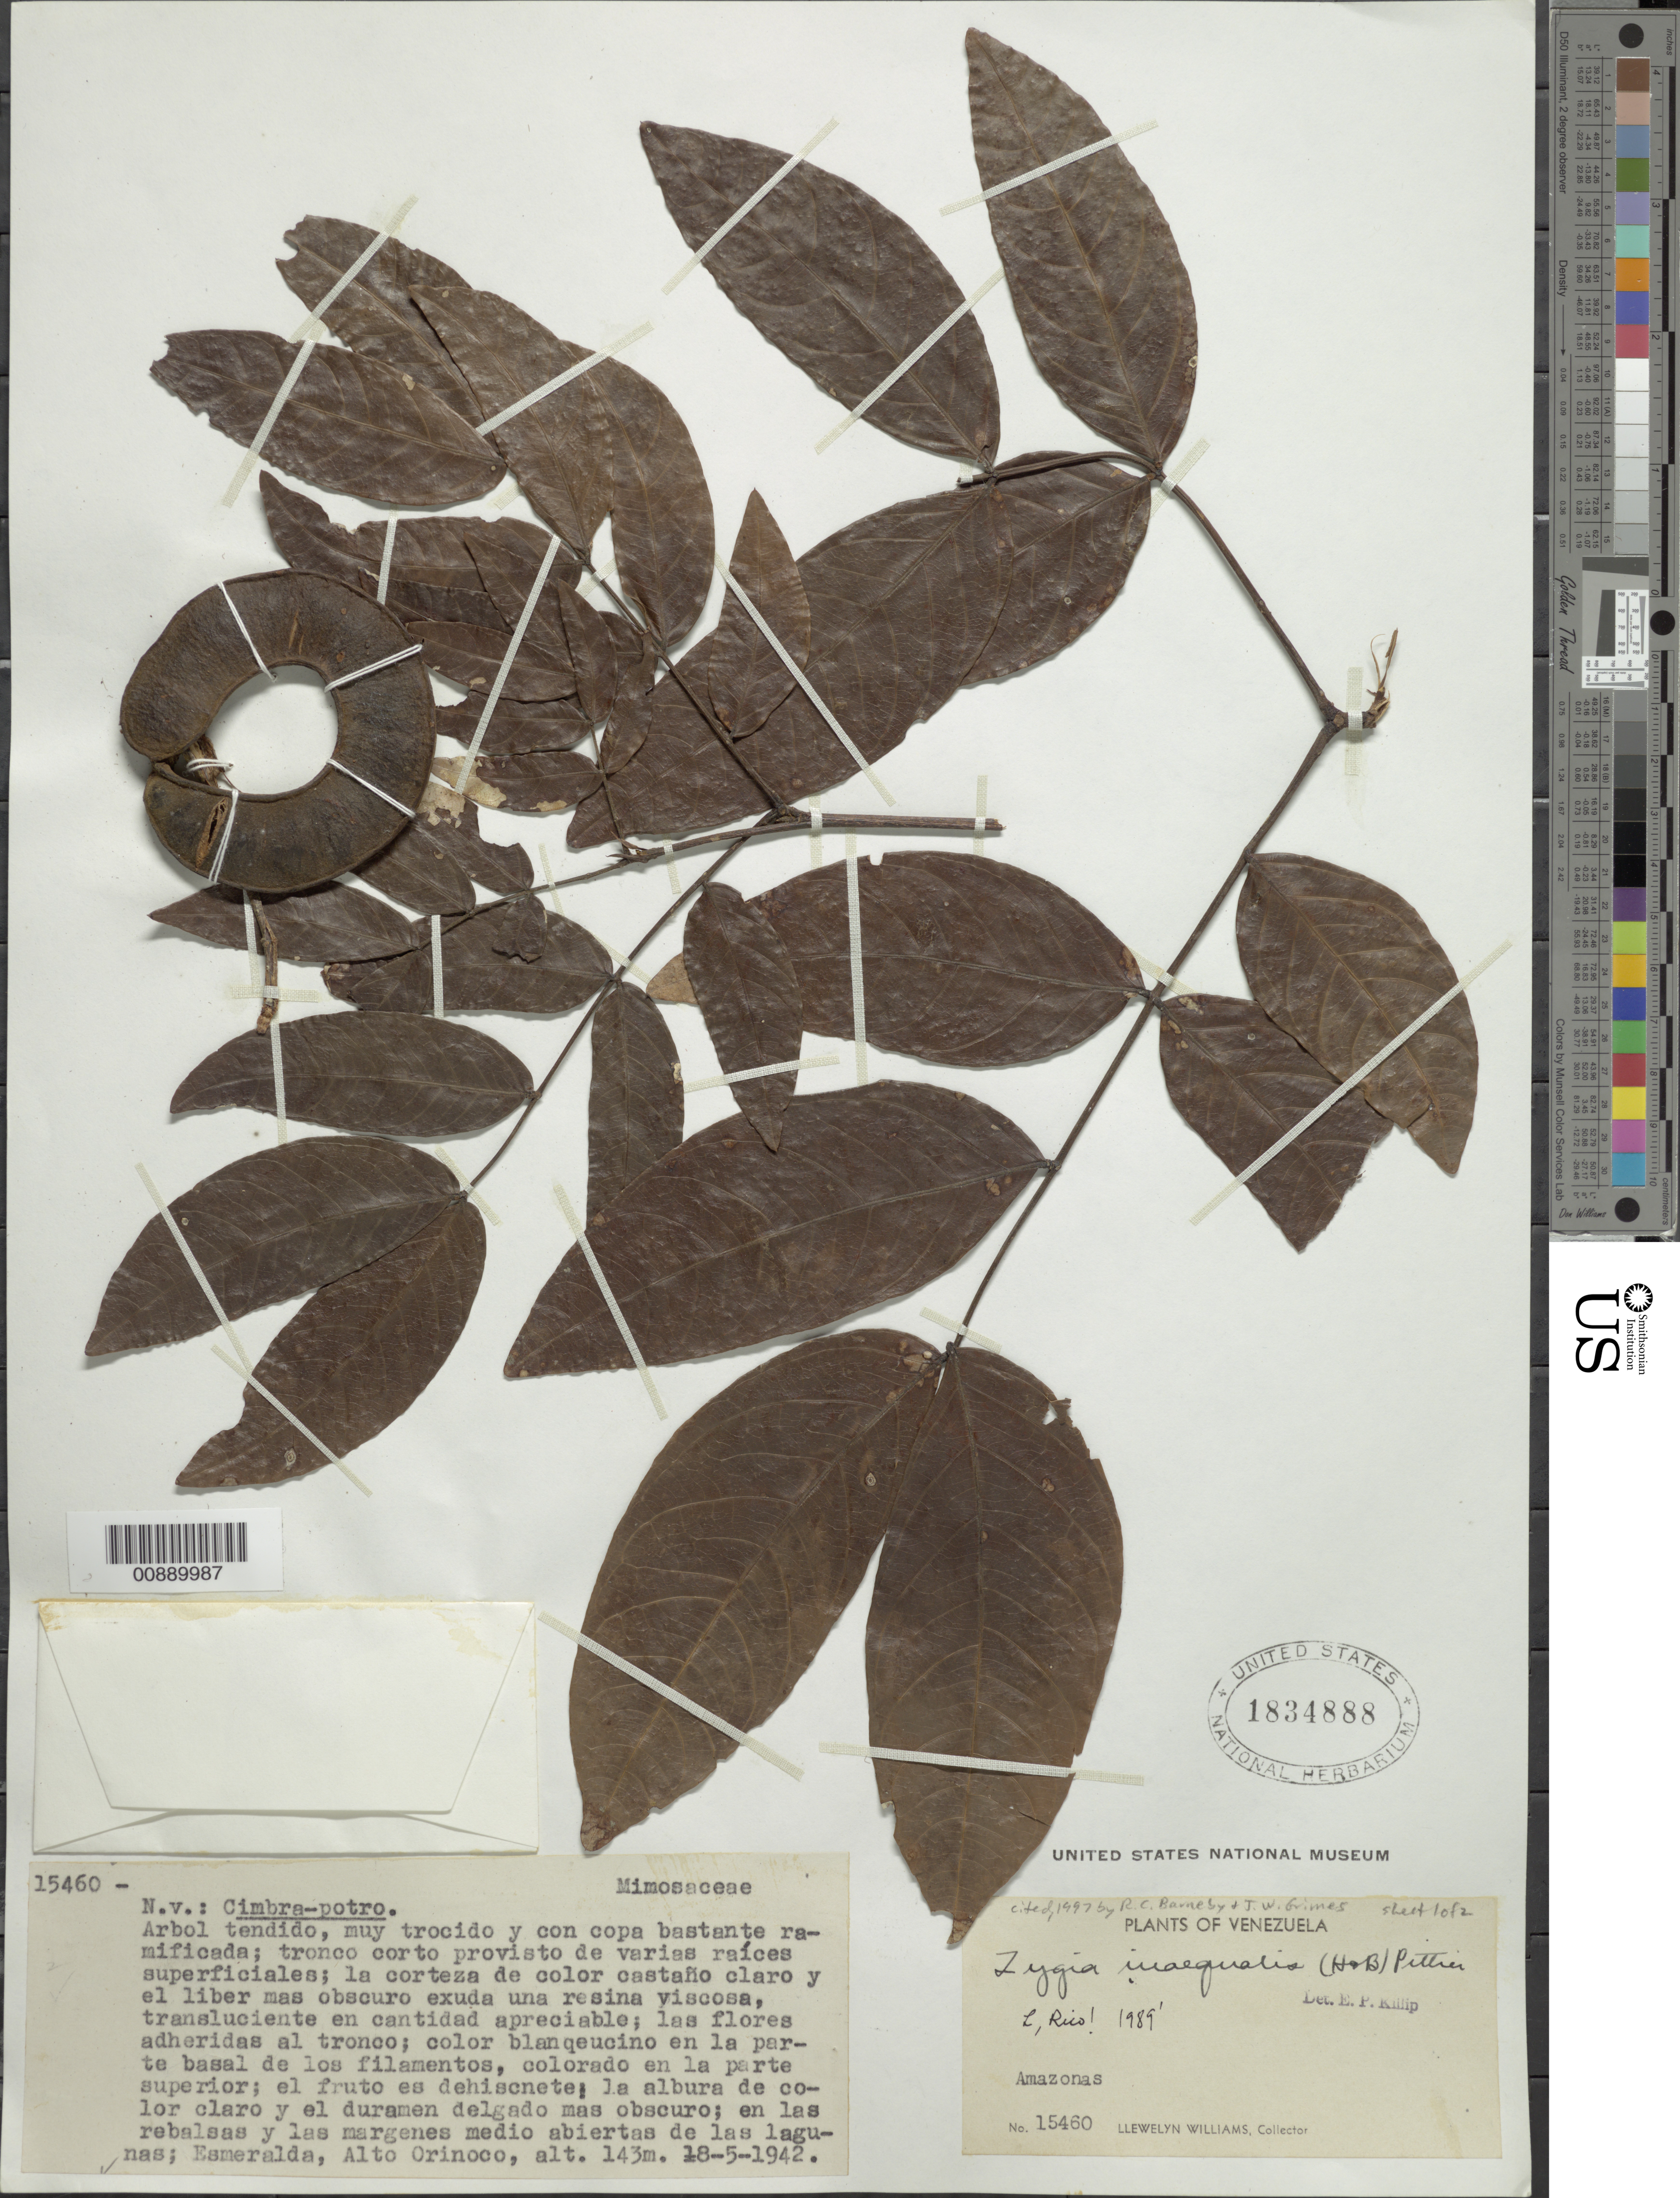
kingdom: Plantae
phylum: Tracheophyta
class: Magnoliopsida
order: Fabales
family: Fabaceae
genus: Zygia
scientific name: Zygia inaequalis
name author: (Humb. & Bonpl. ex Willd.) Pittier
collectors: Ll. Williams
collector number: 15460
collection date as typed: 18-May-42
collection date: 1942-05-18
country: Venezuela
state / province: Amazonas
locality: Esmeralda, Alto Orinoco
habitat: Rebalsas y las margenes medio abiertas de las lagunas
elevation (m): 143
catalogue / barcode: US 1834888